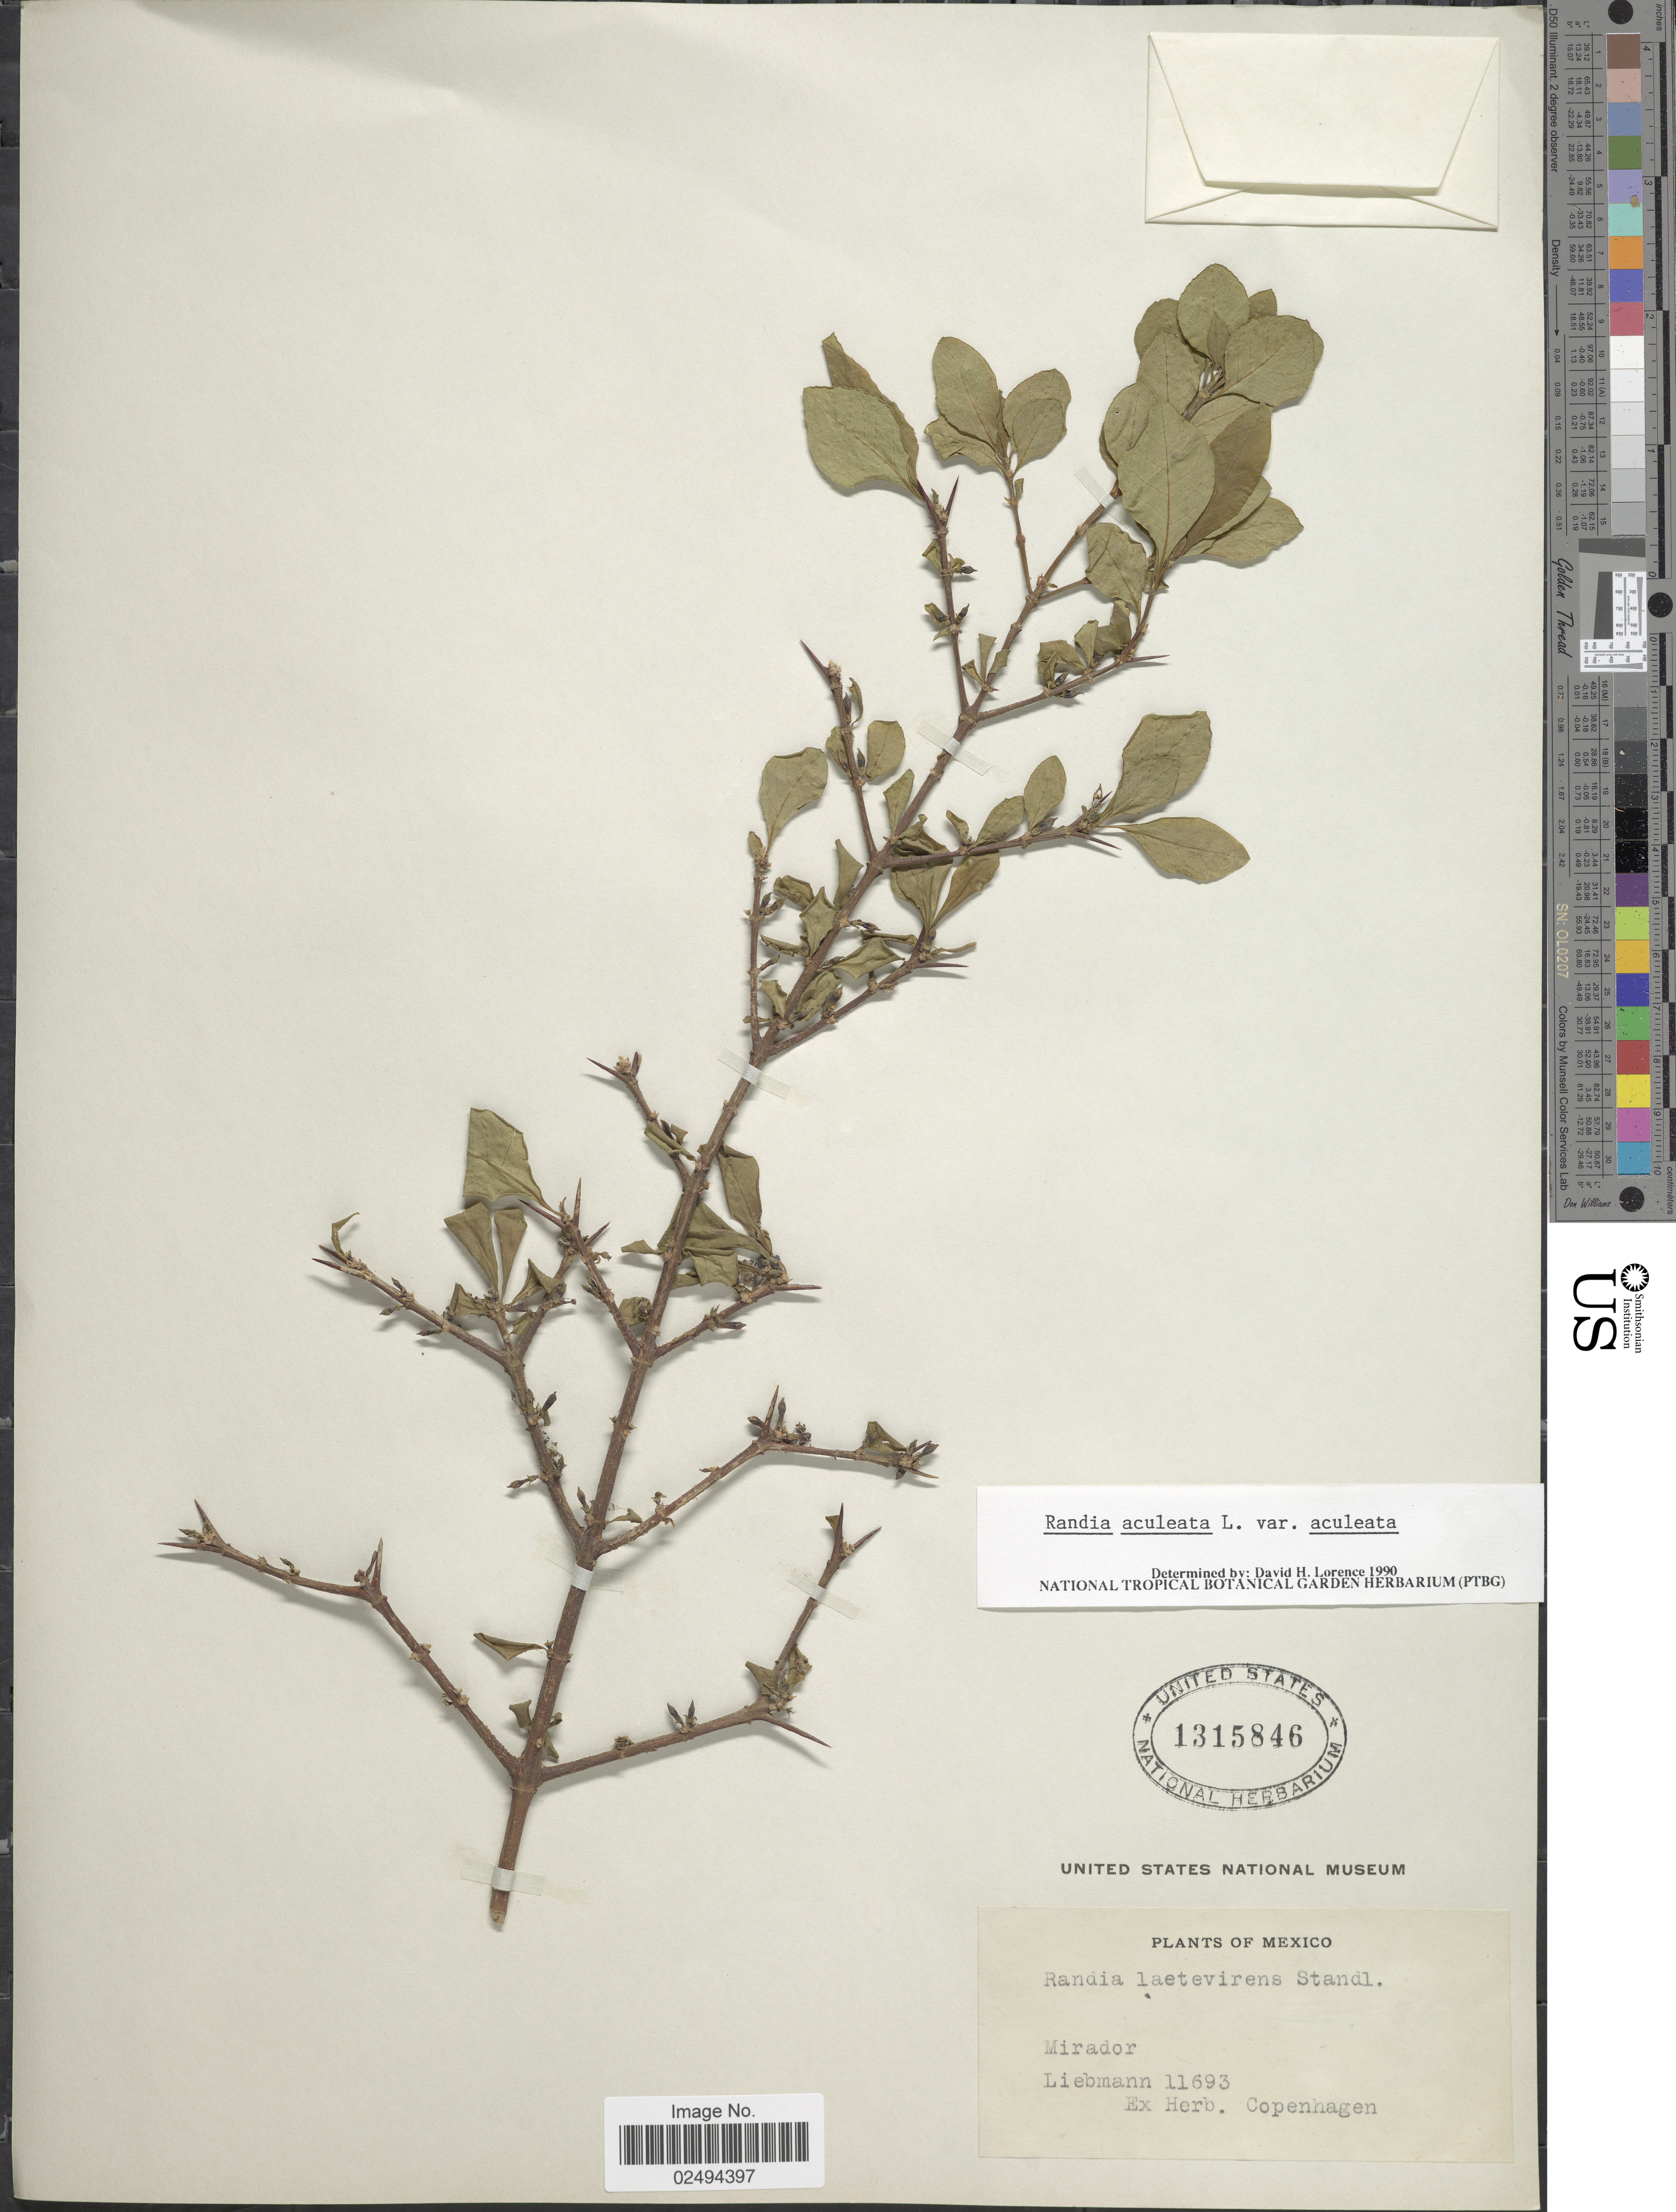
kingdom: Plantae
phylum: Tracheophyta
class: Magnoliopsida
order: Gentianales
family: Rubiaceae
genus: Randia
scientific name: Randia aculeata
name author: L.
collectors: Liebmann, --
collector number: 11693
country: Mexico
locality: Mirador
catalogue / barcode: US 1315846